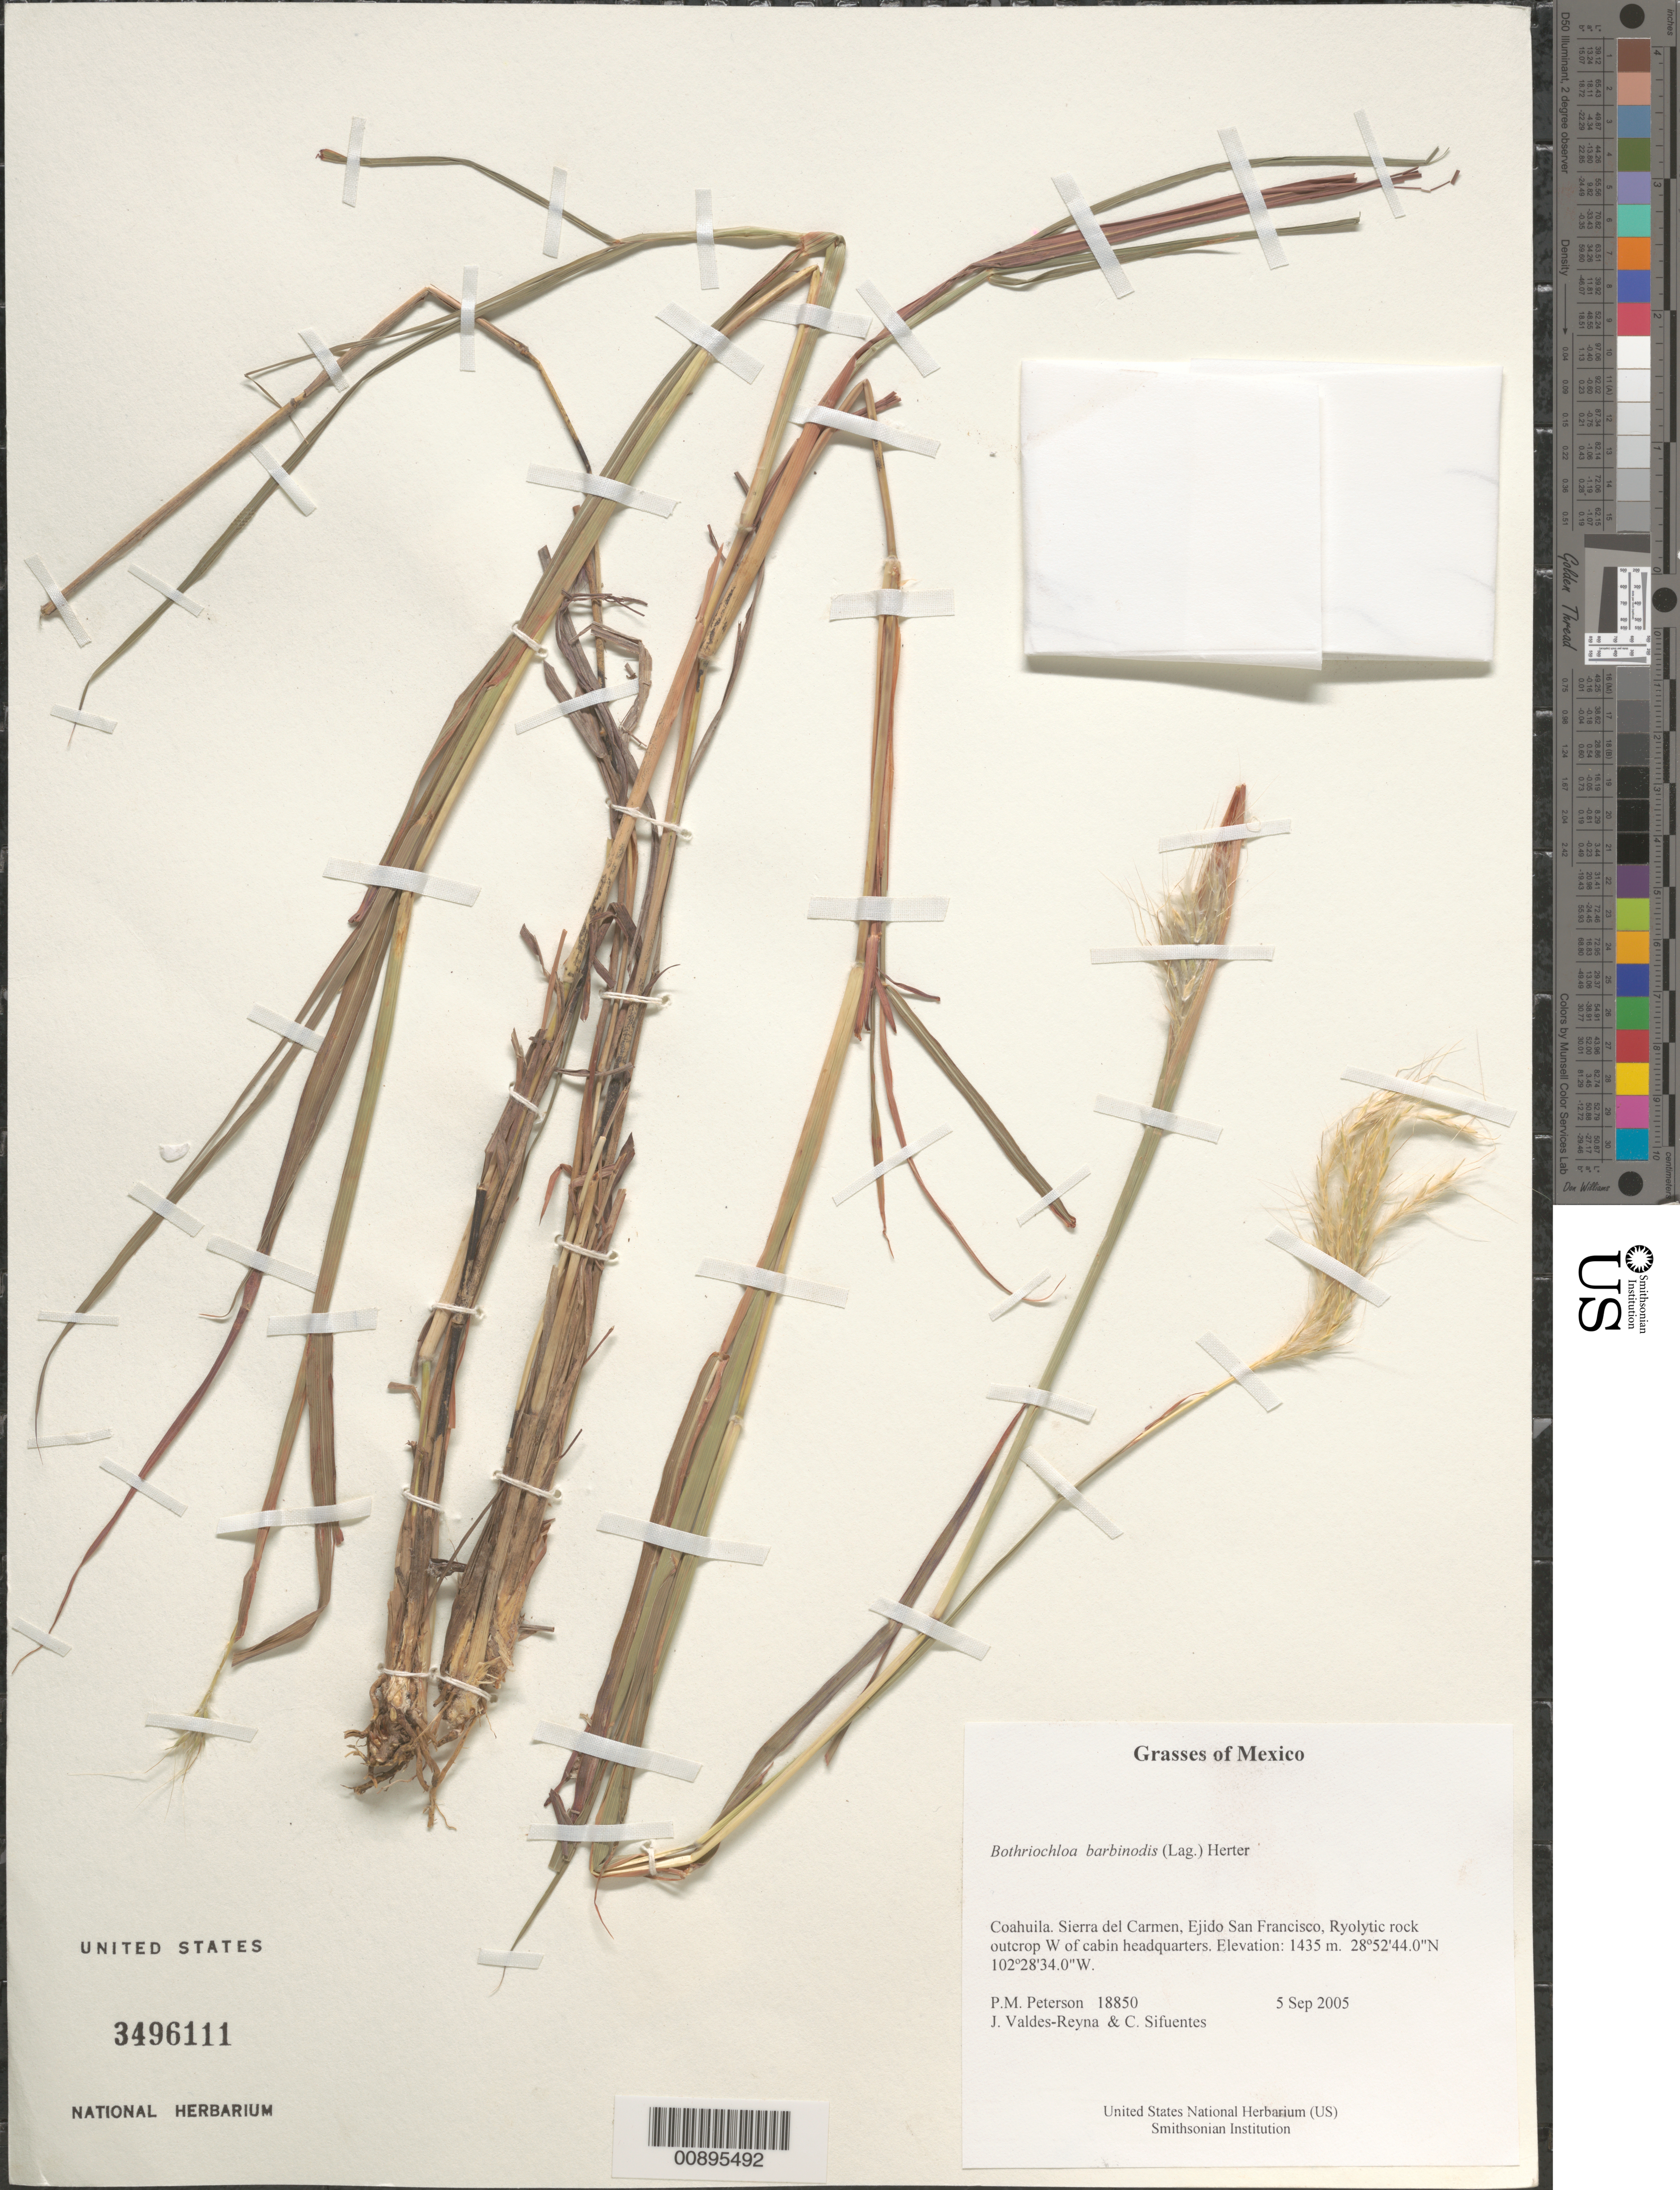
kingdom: Plantae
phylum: Tracheophyta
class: Liliopsida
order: Poales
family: Poaceae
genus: Bothriochloa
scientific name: Bothriochloa barbinodis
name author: (Lag.) Herter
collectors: P. M. Peterson, J. Valdés-Reyna & C. Sifuentes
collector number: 18850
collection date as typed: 05 Sep 2005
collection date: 2005-09-05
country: Mexico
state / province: Coahuila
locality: Sierra del Carmen, Ejido San Francisco, Ryolytic rock outcrop W of cabin headquarters.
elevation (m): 1435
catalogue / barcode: US 3496111